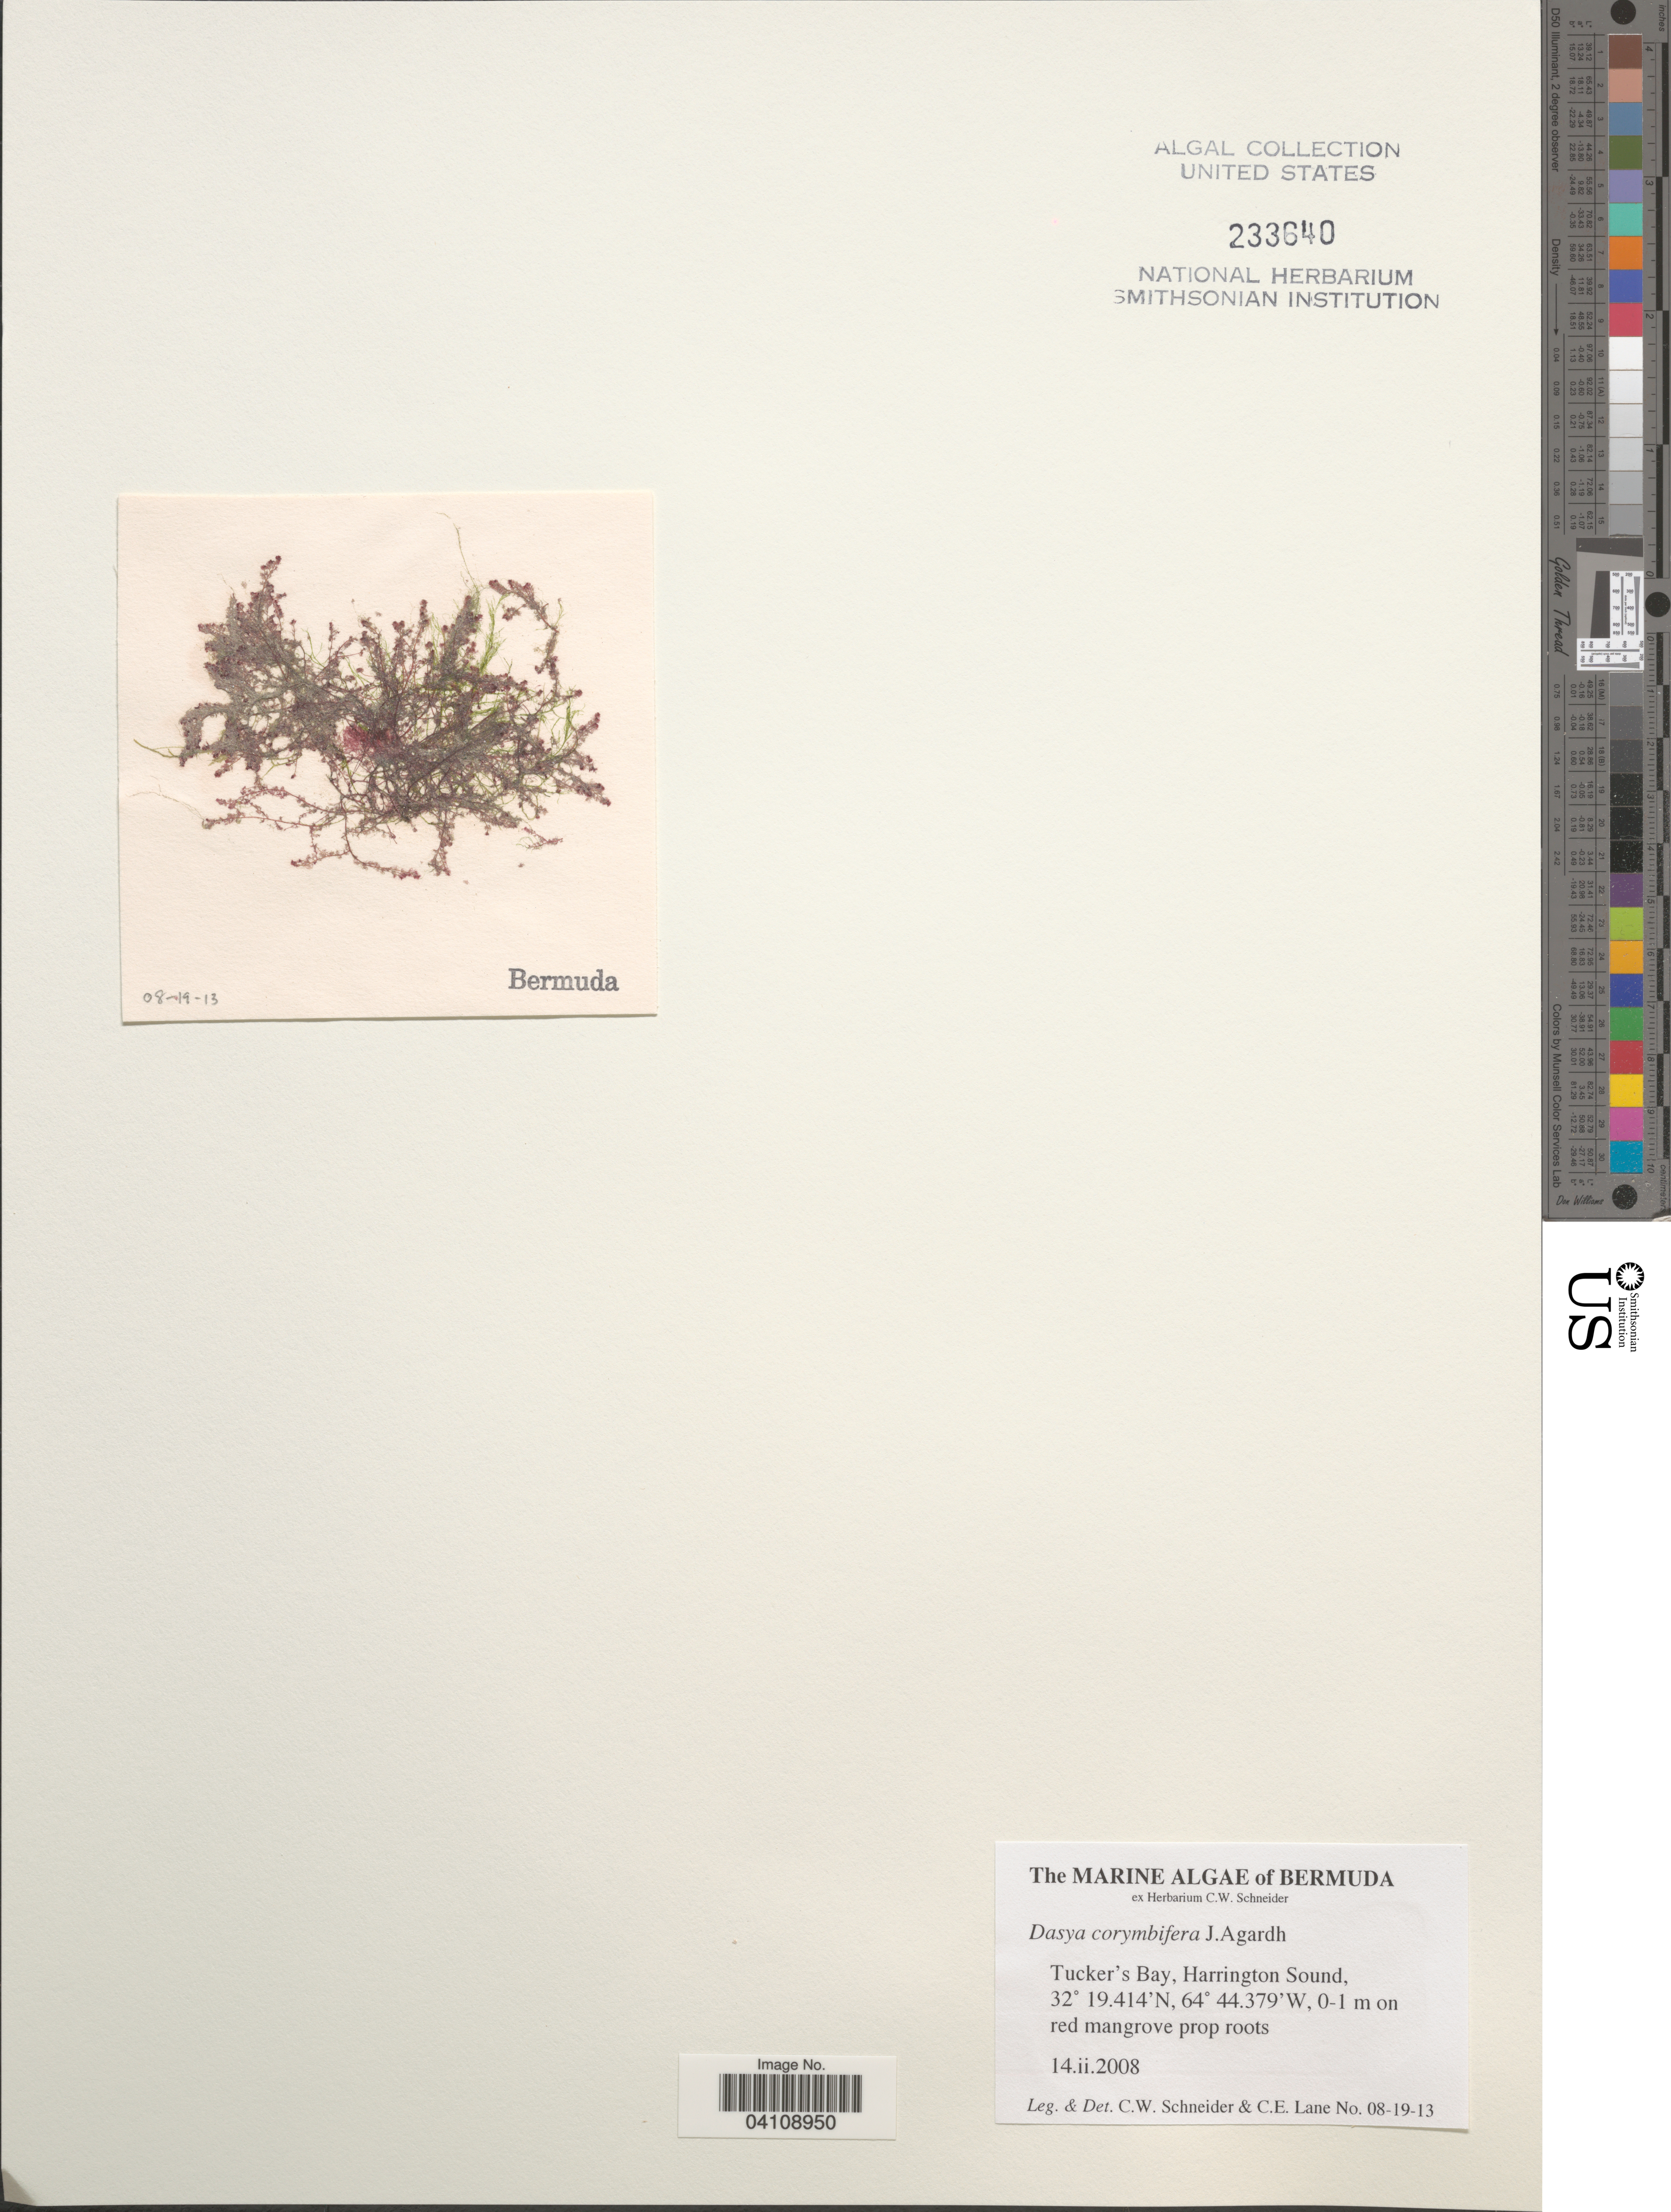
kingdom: Plantae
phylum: Rhodophyta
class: Florideophyceae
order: Ceramiales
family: Dasyaceae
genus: Dasya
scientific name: Dasya corymbifera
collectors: C. W.Schneider & C. E. Lane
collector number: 08-19-13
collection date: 2008-02-14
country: Bermuda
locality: Tucker's Bay, Harrington Sound.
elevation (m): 0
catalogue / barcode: US 233640